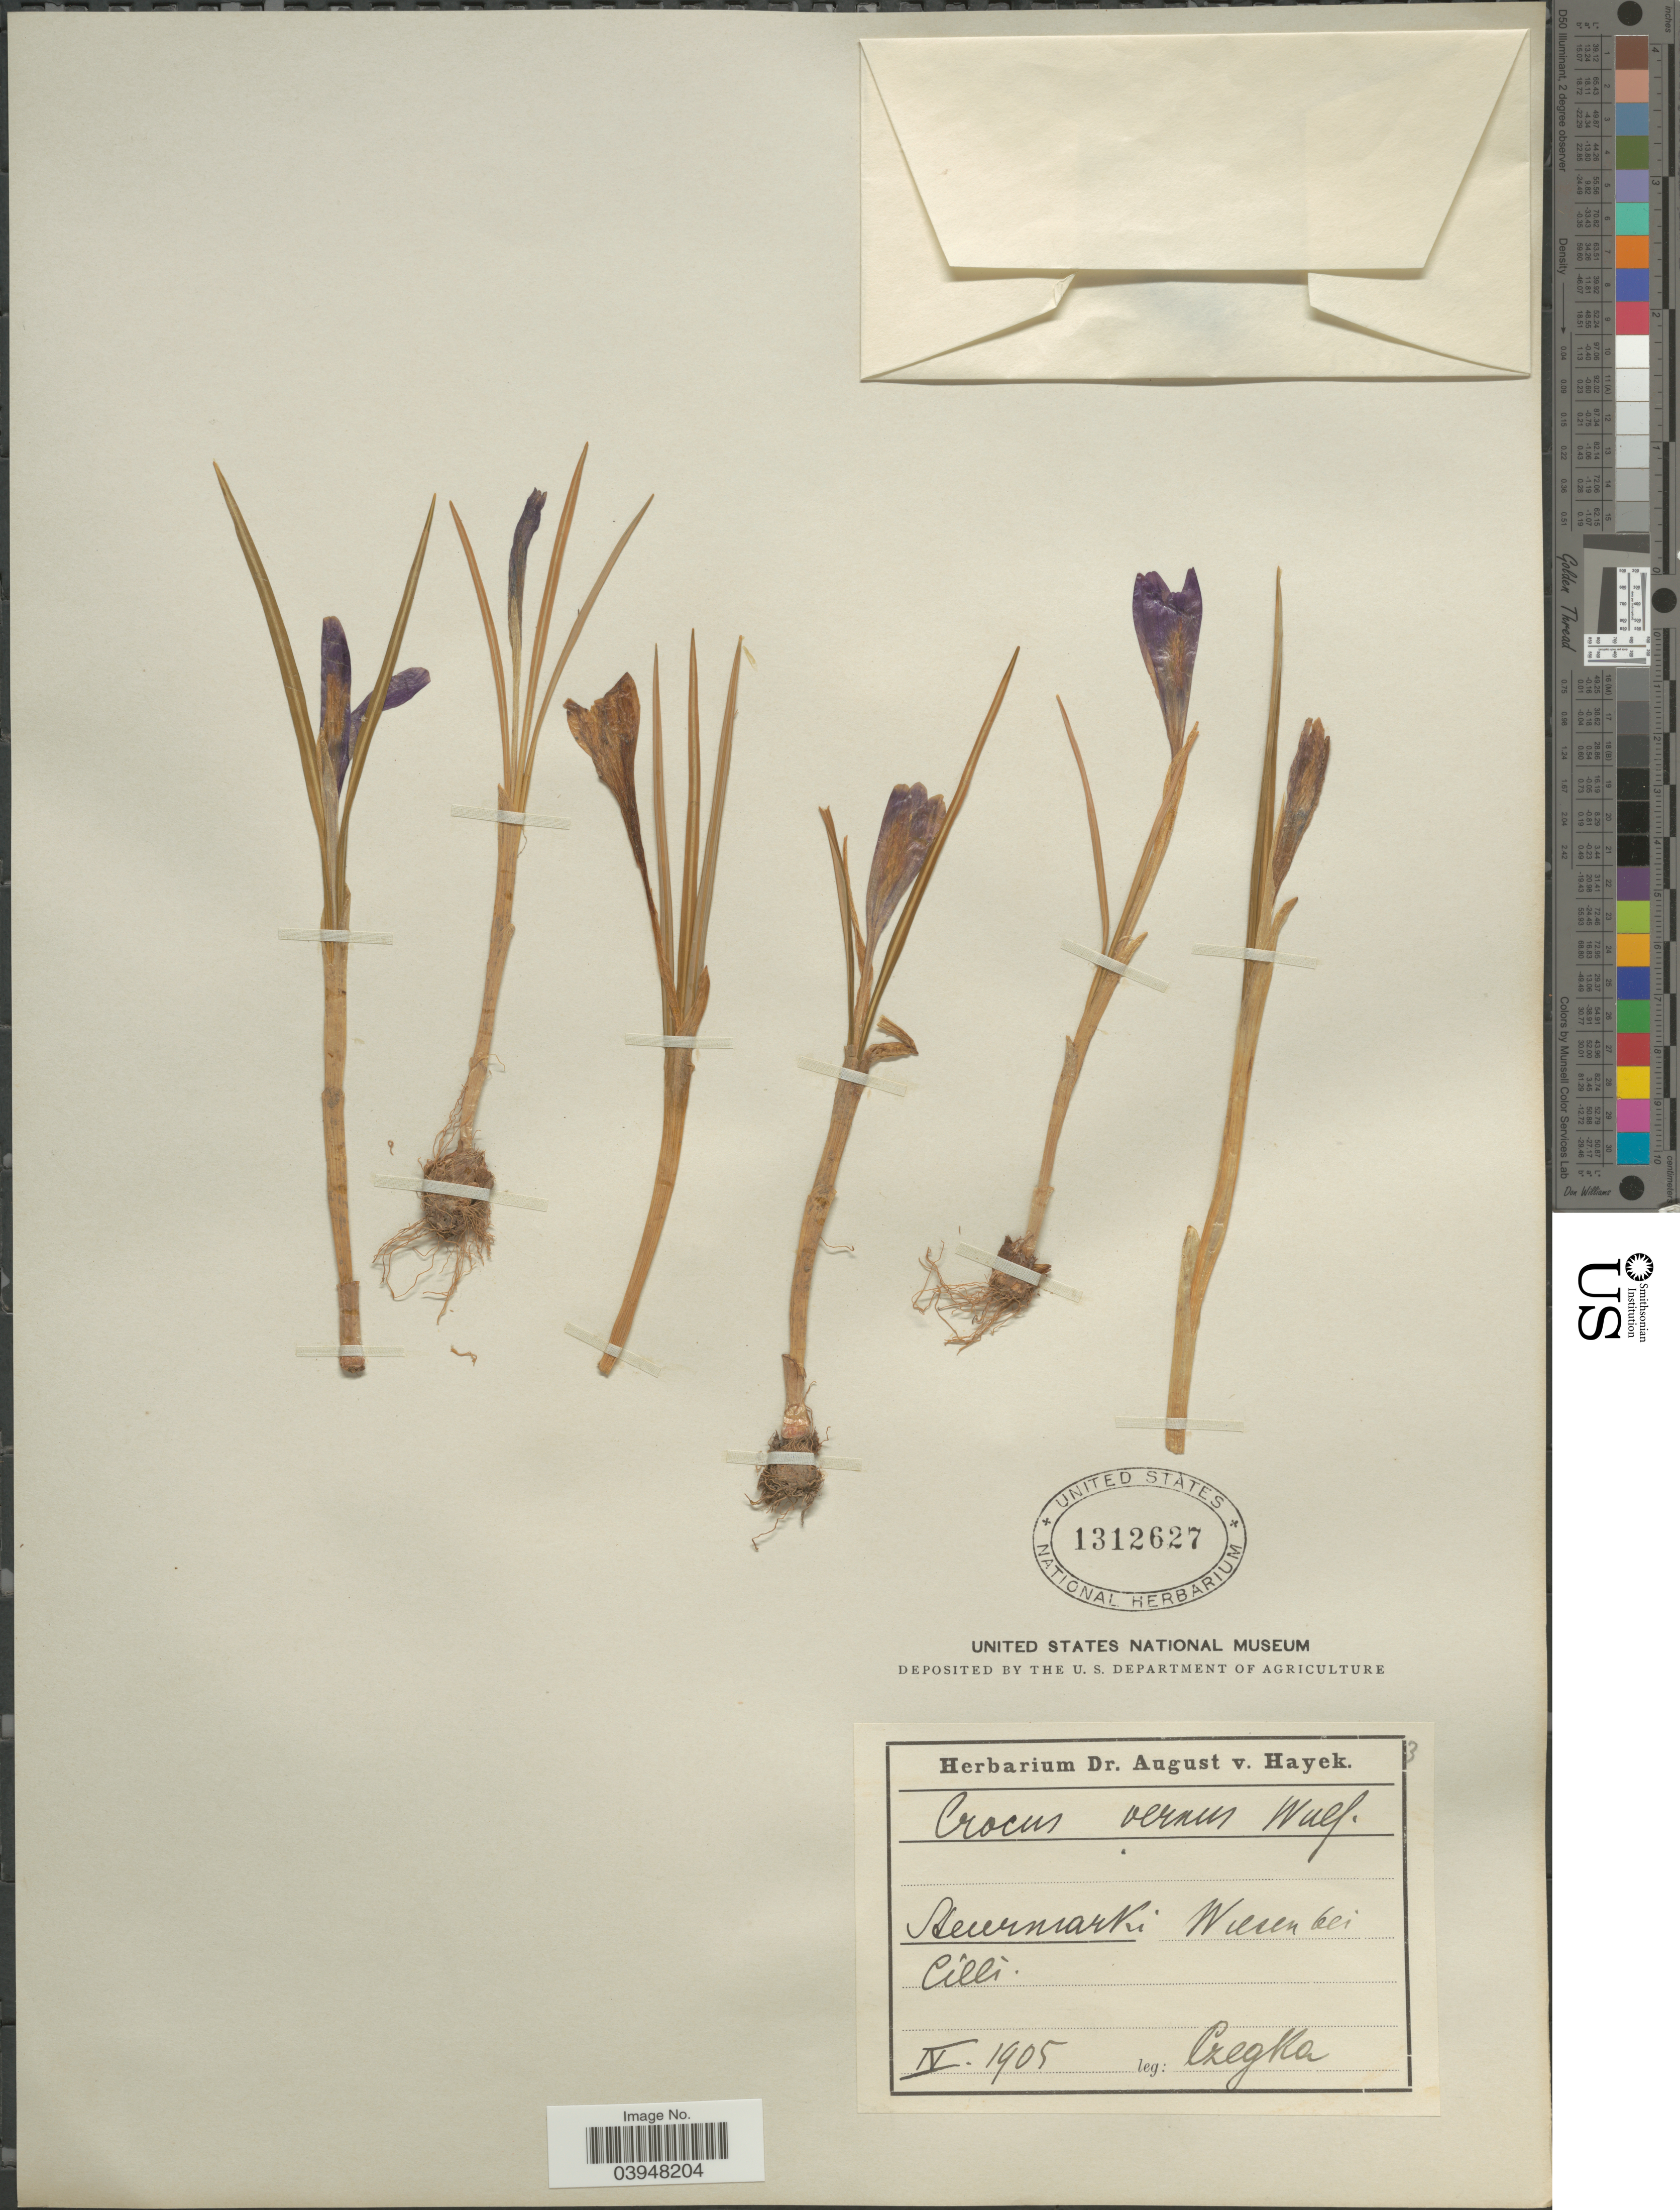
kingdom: Plantae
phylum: Tracheophyta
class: Liliopsida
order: Asparagales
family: Iridaceae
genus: Crocus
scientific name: Crocus vernus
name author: Hill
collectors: Czegka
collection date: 1905-04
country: Austria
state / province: Steiermark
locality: Steiermarki Wiesen bei Cilli.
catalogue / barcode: US 1312627